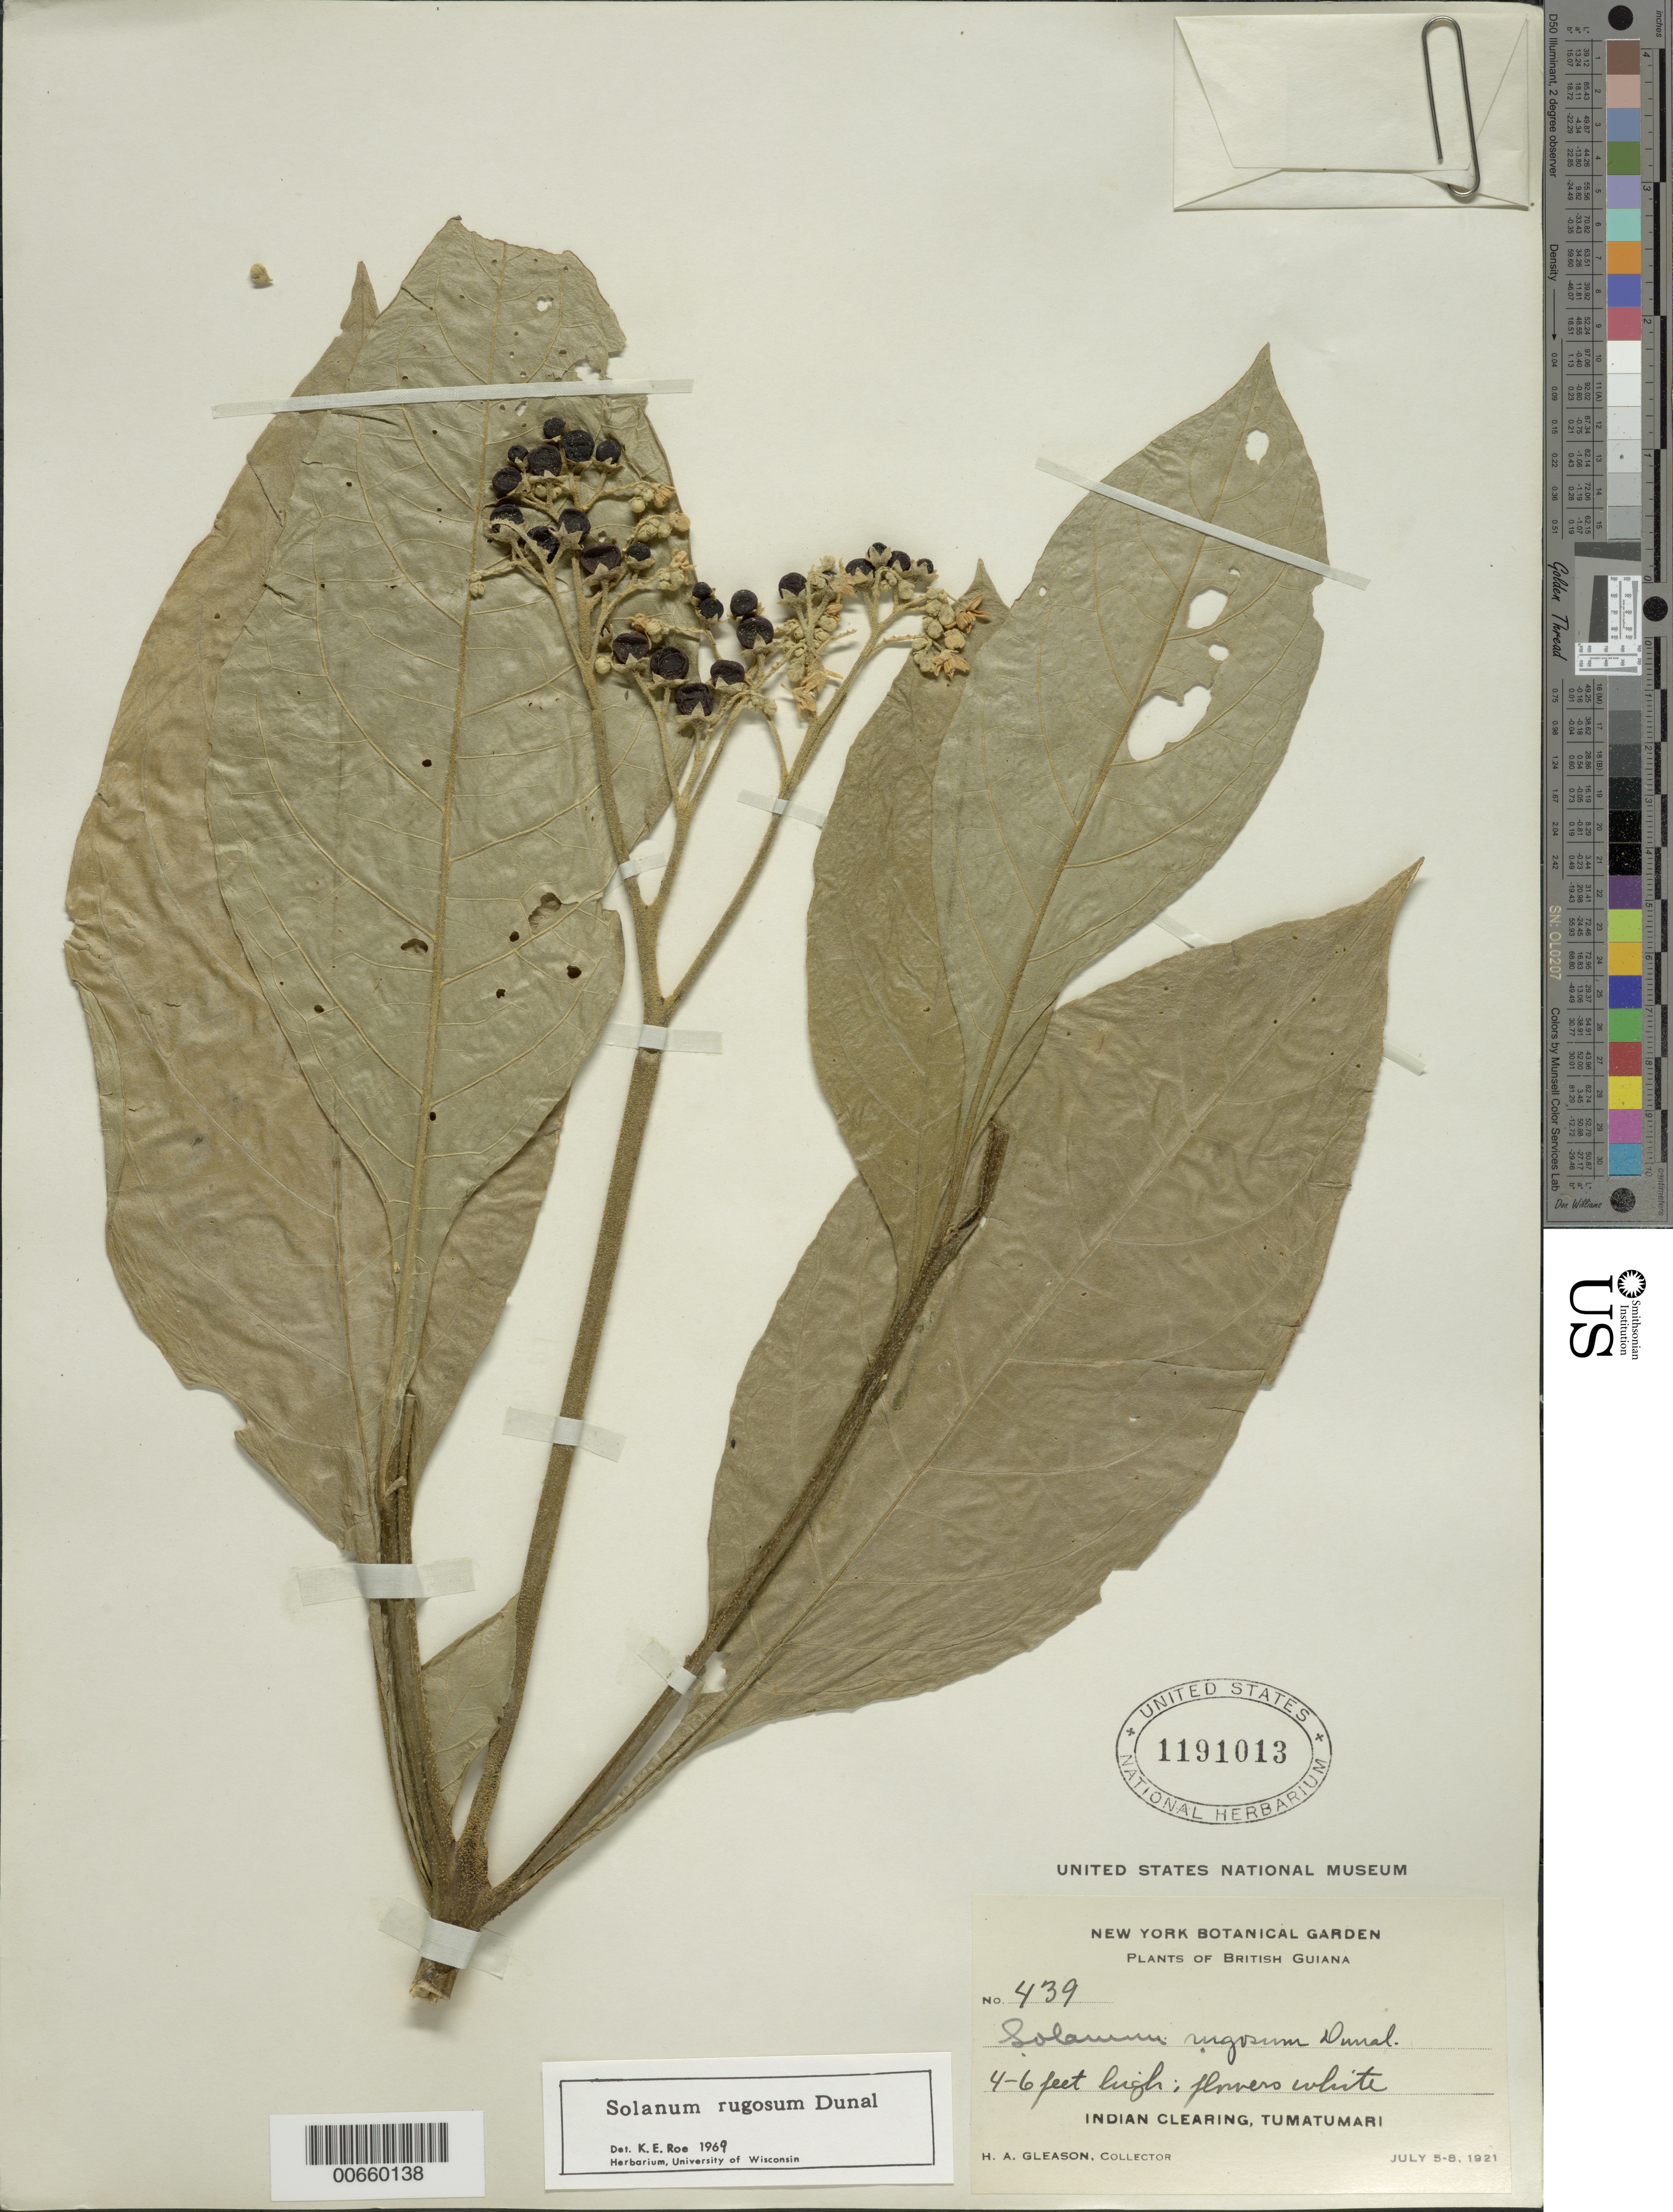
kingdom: Plantae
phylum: Tracheophyta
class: Magnoliopsida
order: Solanales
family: Solanaceae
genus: Solanum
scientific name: Solanum rugosum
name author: Dunal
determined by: Roe, K. E.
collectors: H. A. Gleason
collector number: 439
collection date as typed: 7 Jul 1921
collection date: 1921-07-07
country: Guyana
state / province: Potaro-Siparuni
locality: Tumatumari Village, Potaro R.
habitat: Dense upland forest.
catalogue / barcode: US 1191013